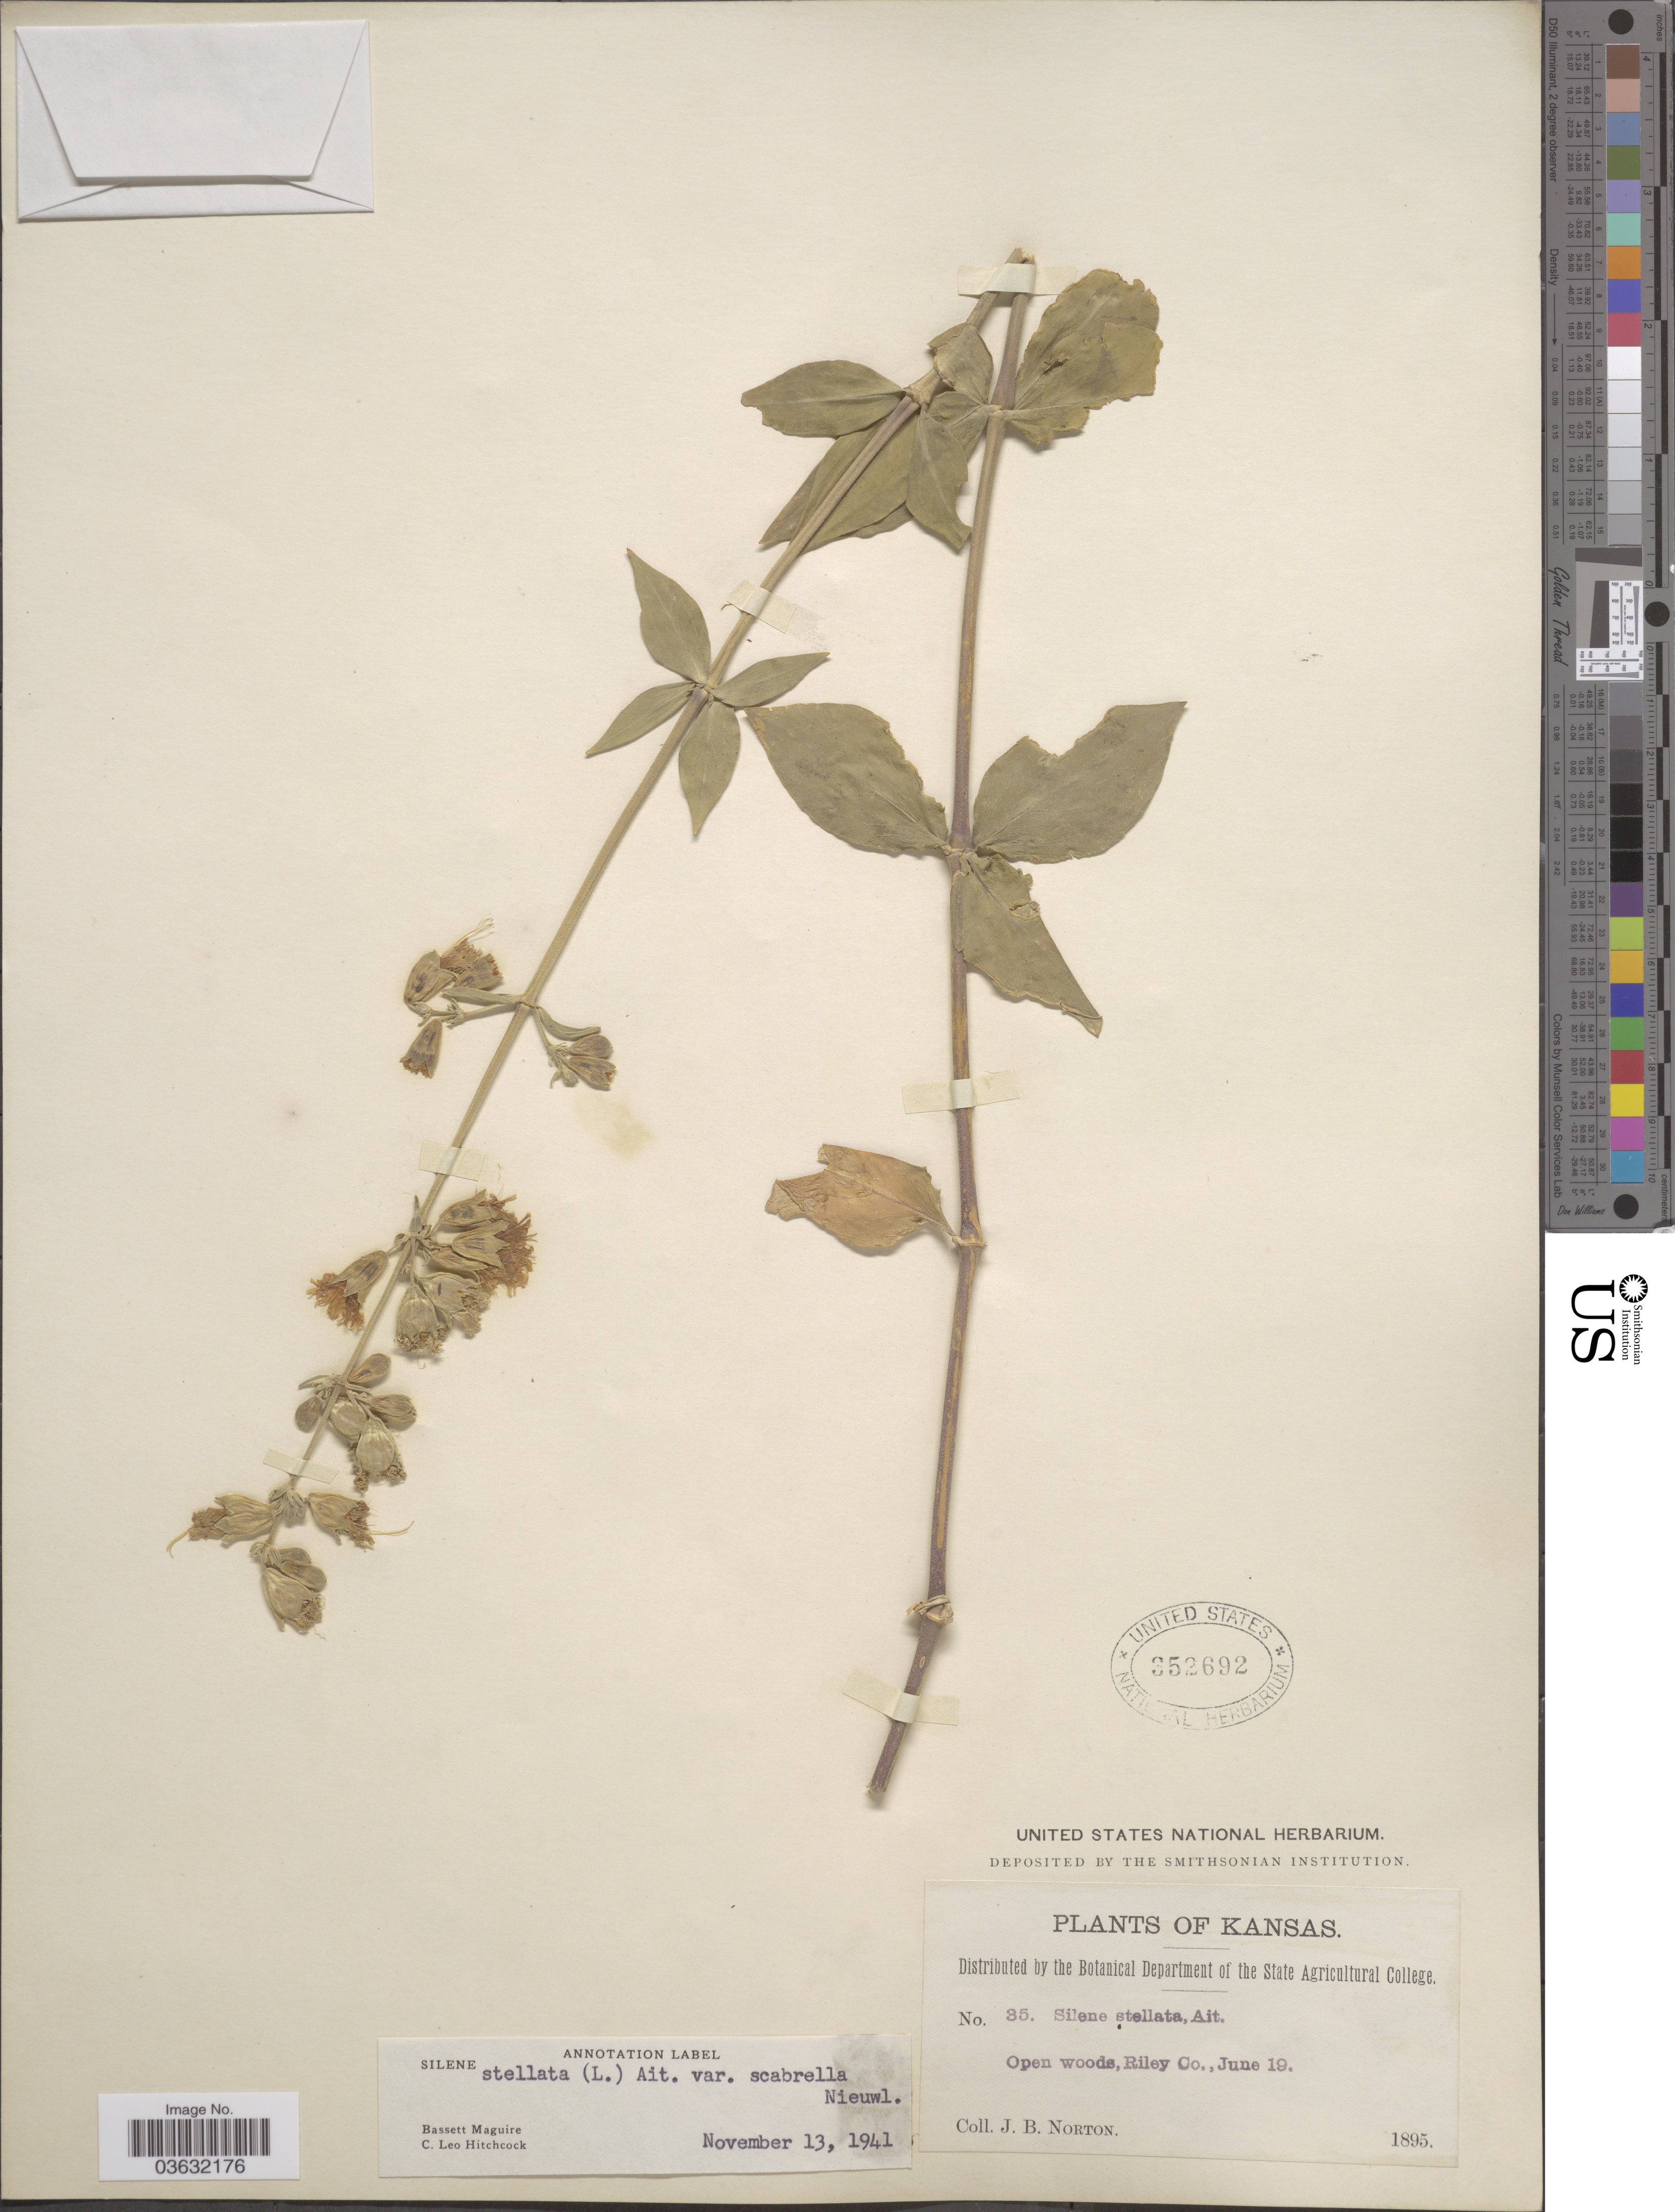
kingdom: Plantae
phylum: Tracheophyta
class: Magnoliopsida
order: Caryophyllales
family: Caryophyllaceae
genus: Silene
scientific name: Silene stellata var. scabrella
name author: (Nieuwl.) E.J. Palmer & Steyerm.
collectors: J. B. Norton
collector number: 35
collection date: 1895-06-19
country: United States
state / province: Kansas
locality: Riley Co.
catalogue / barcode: US 352692